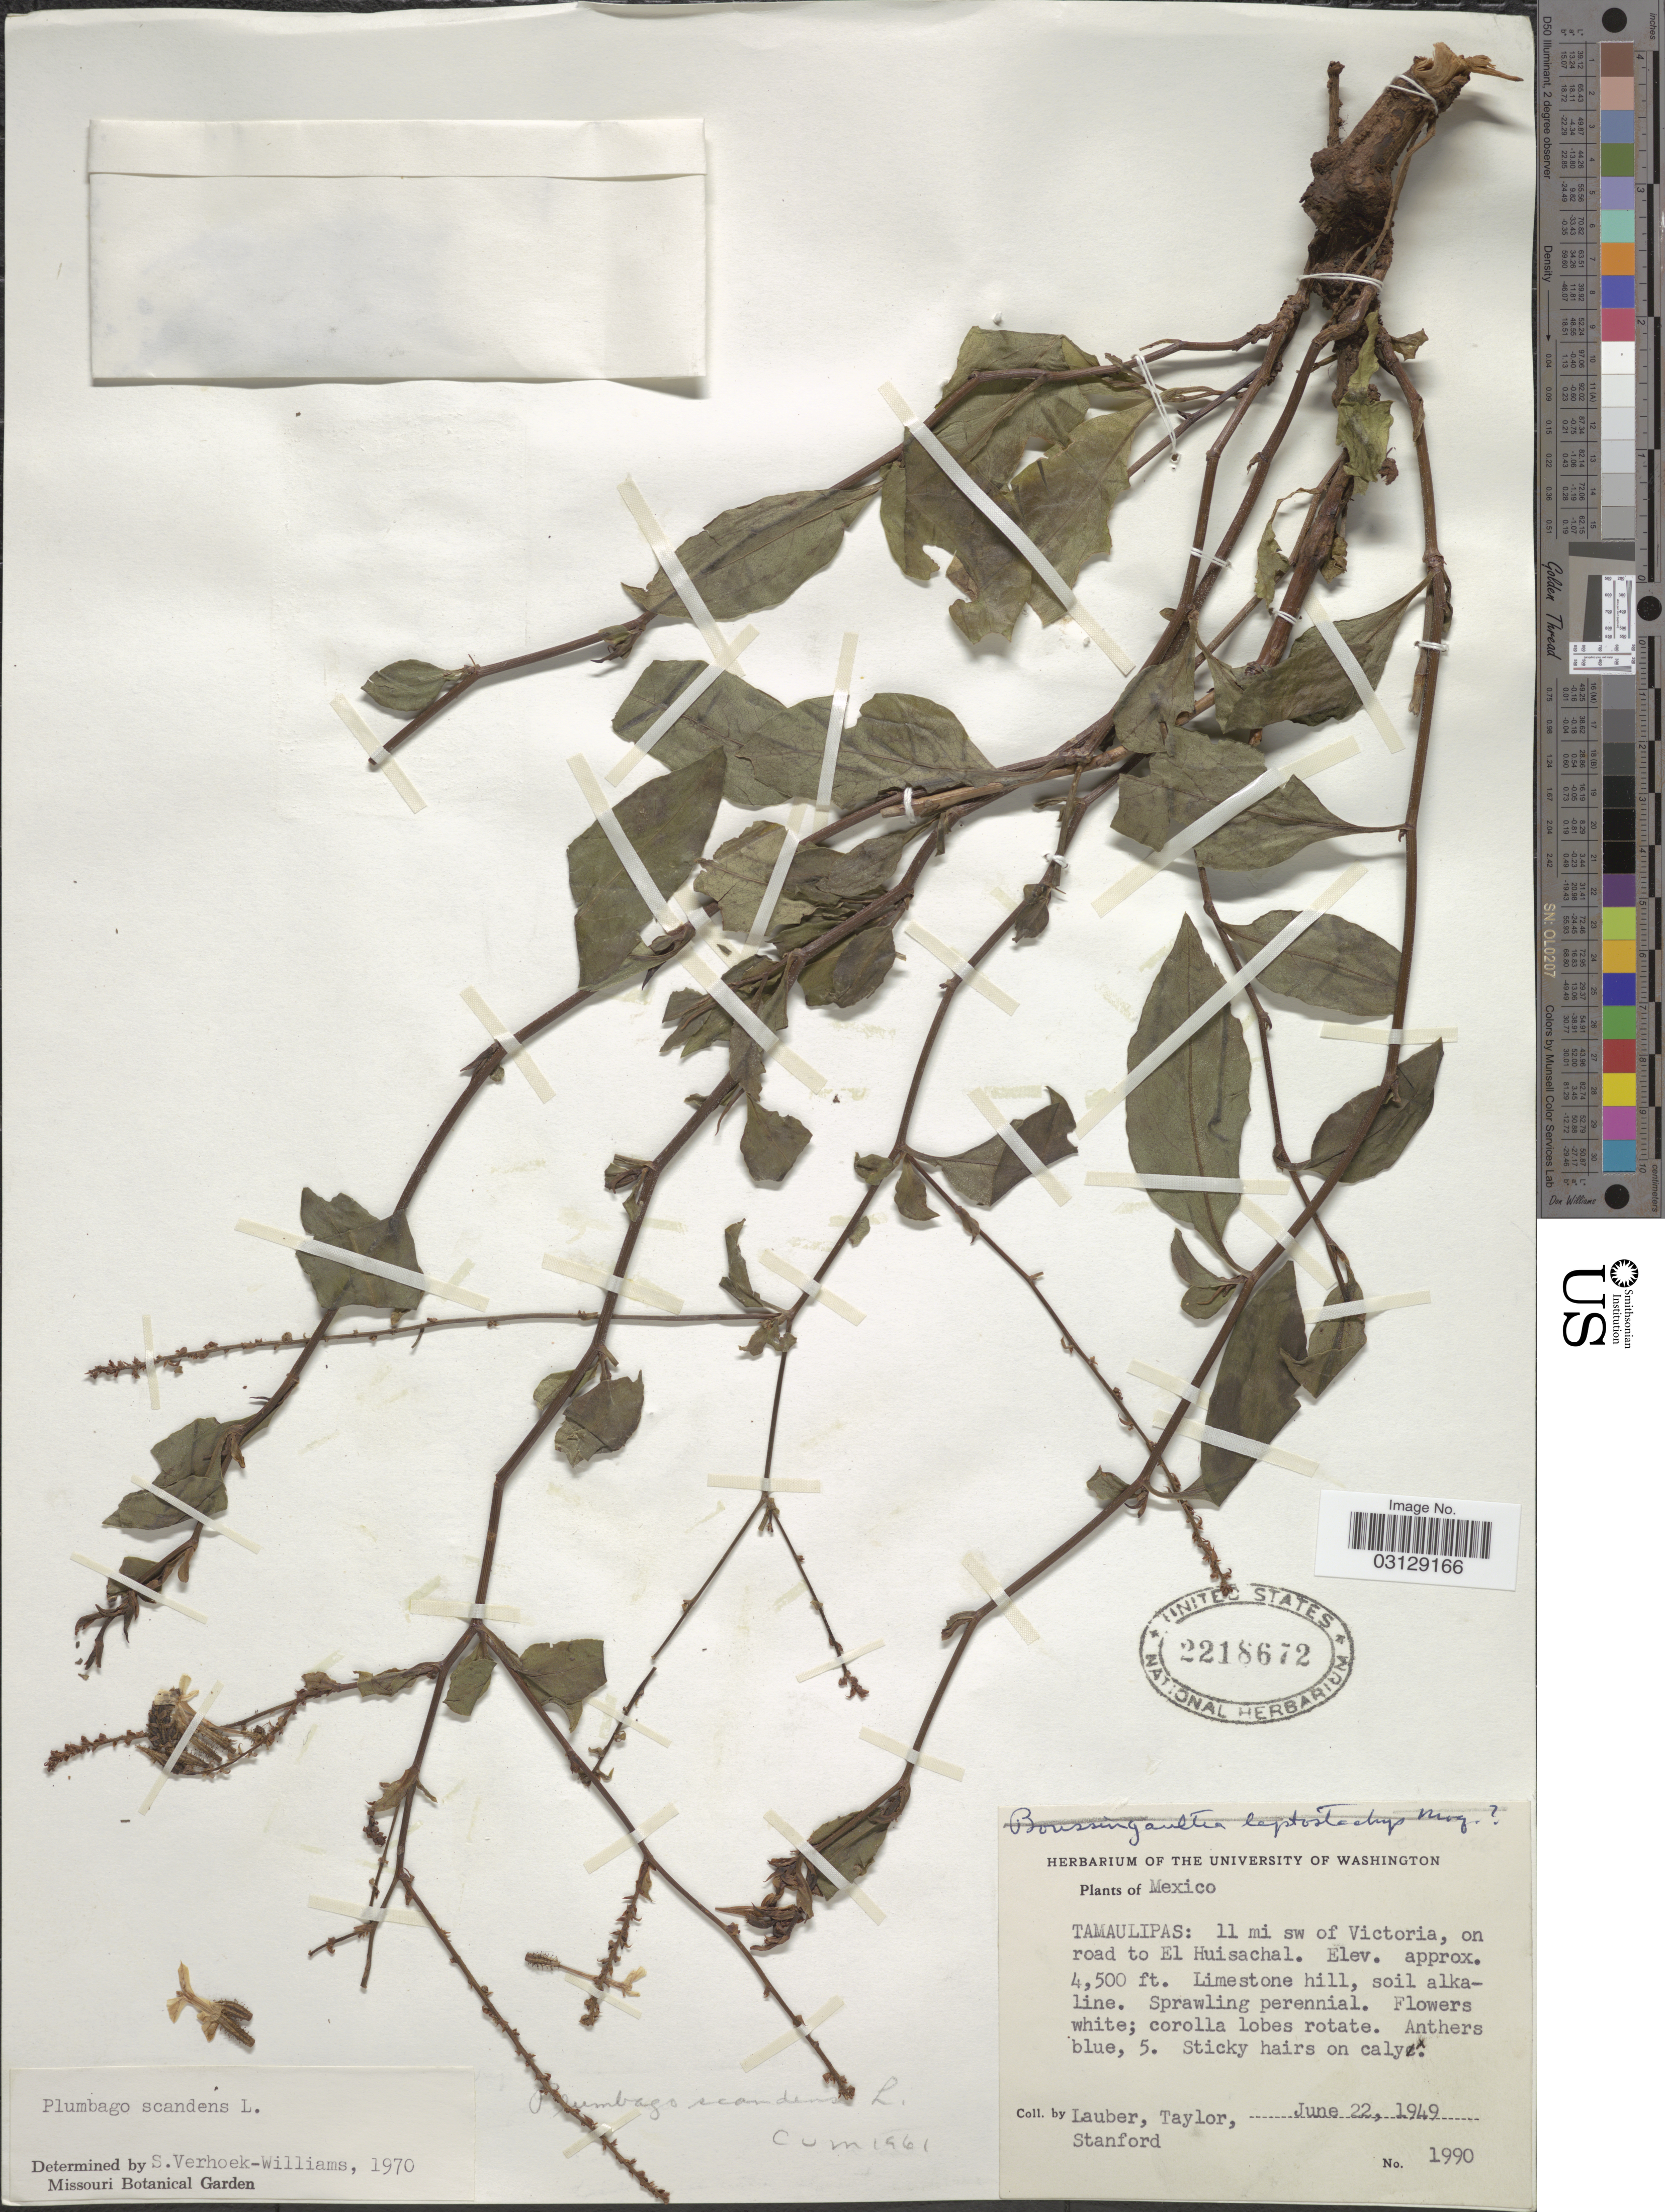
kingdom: Plantae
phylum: Tracheophyta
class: Magnoliopsida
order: Caryophyllales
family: Plumbaginaceae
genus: Plumbago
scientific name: Plumbago scandens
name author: L.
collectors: -. Lauber, -. Taylor & -. Stanford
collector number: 1990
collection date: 1949-06-22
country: Mexico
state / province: Tamaulipas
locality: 11 mi sw of Victoria, on road to El Huisachal.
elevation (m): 1372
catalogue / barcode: US 2218672